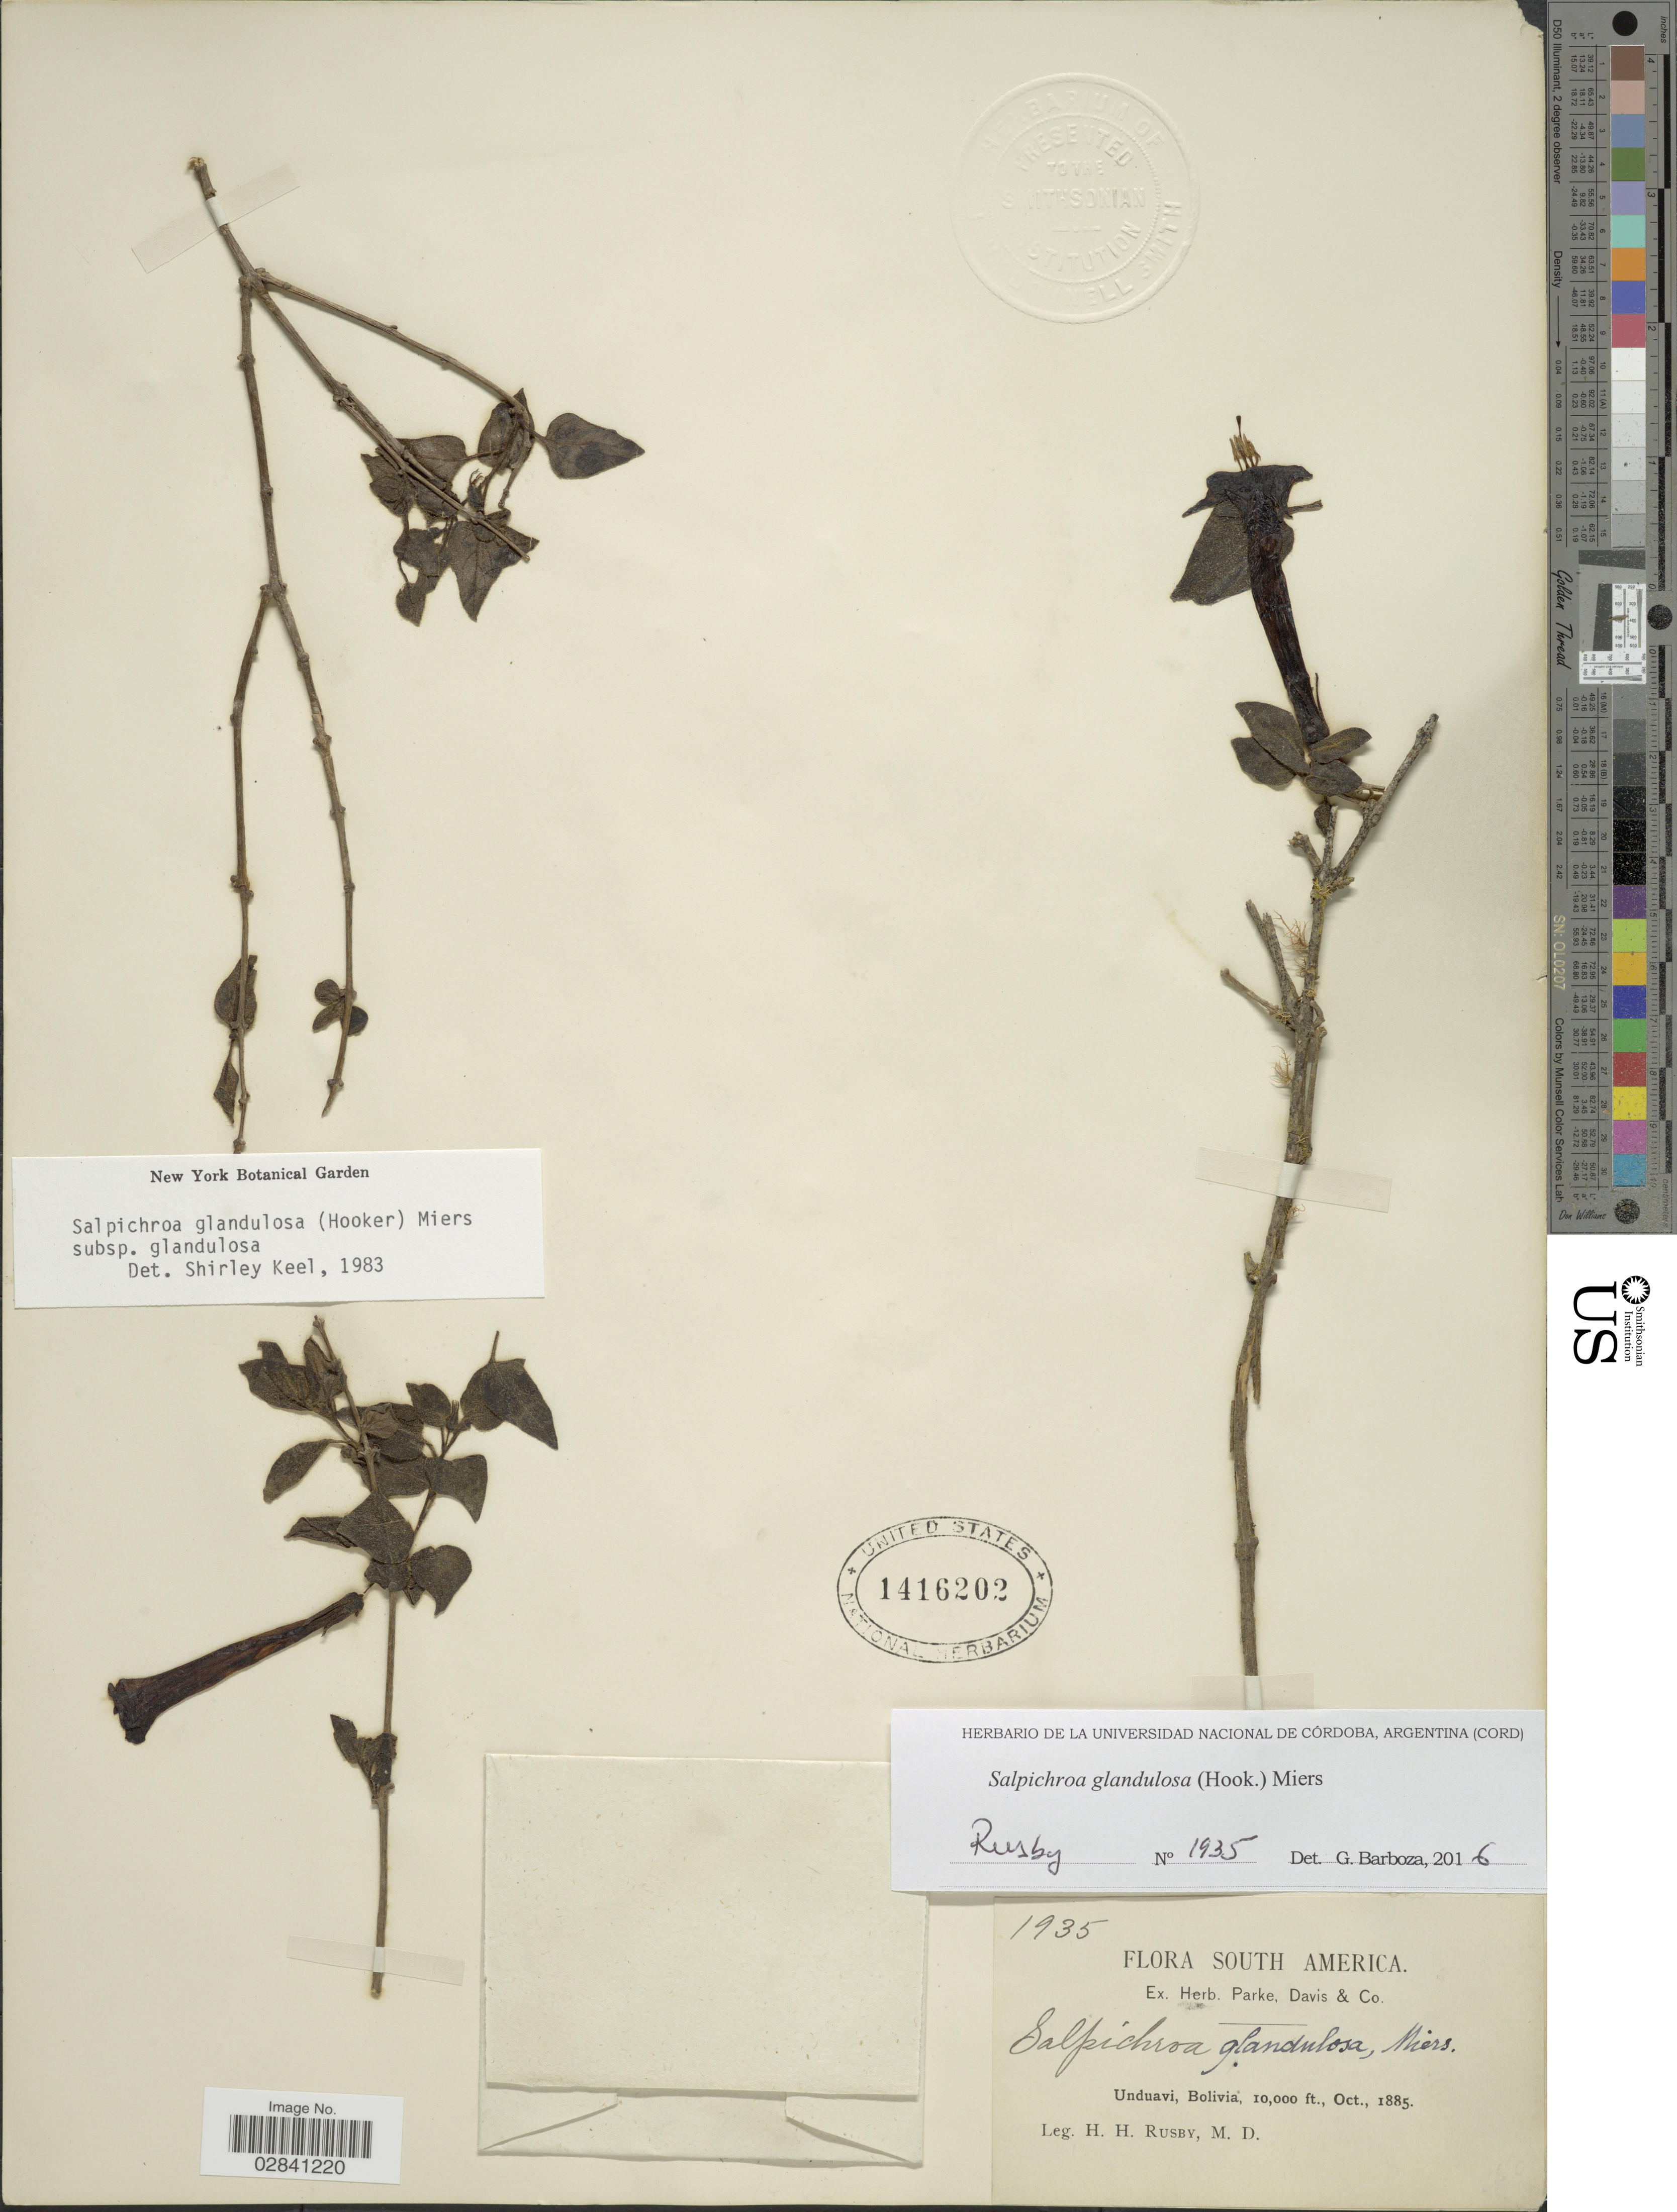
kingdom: Plantae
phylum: Tracheophyta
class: Magnoliopsida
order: Solanales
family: Solanaceae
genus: Salpichroa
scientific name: Salpichroa glandulosa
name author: (Hook.) Miers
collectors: H. H. Rusby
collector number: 1935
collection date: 1885-10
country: Bolivia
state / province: La Paz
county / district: Nor Yungas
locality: Unduavi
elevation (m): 3048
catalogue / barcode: US 1416202